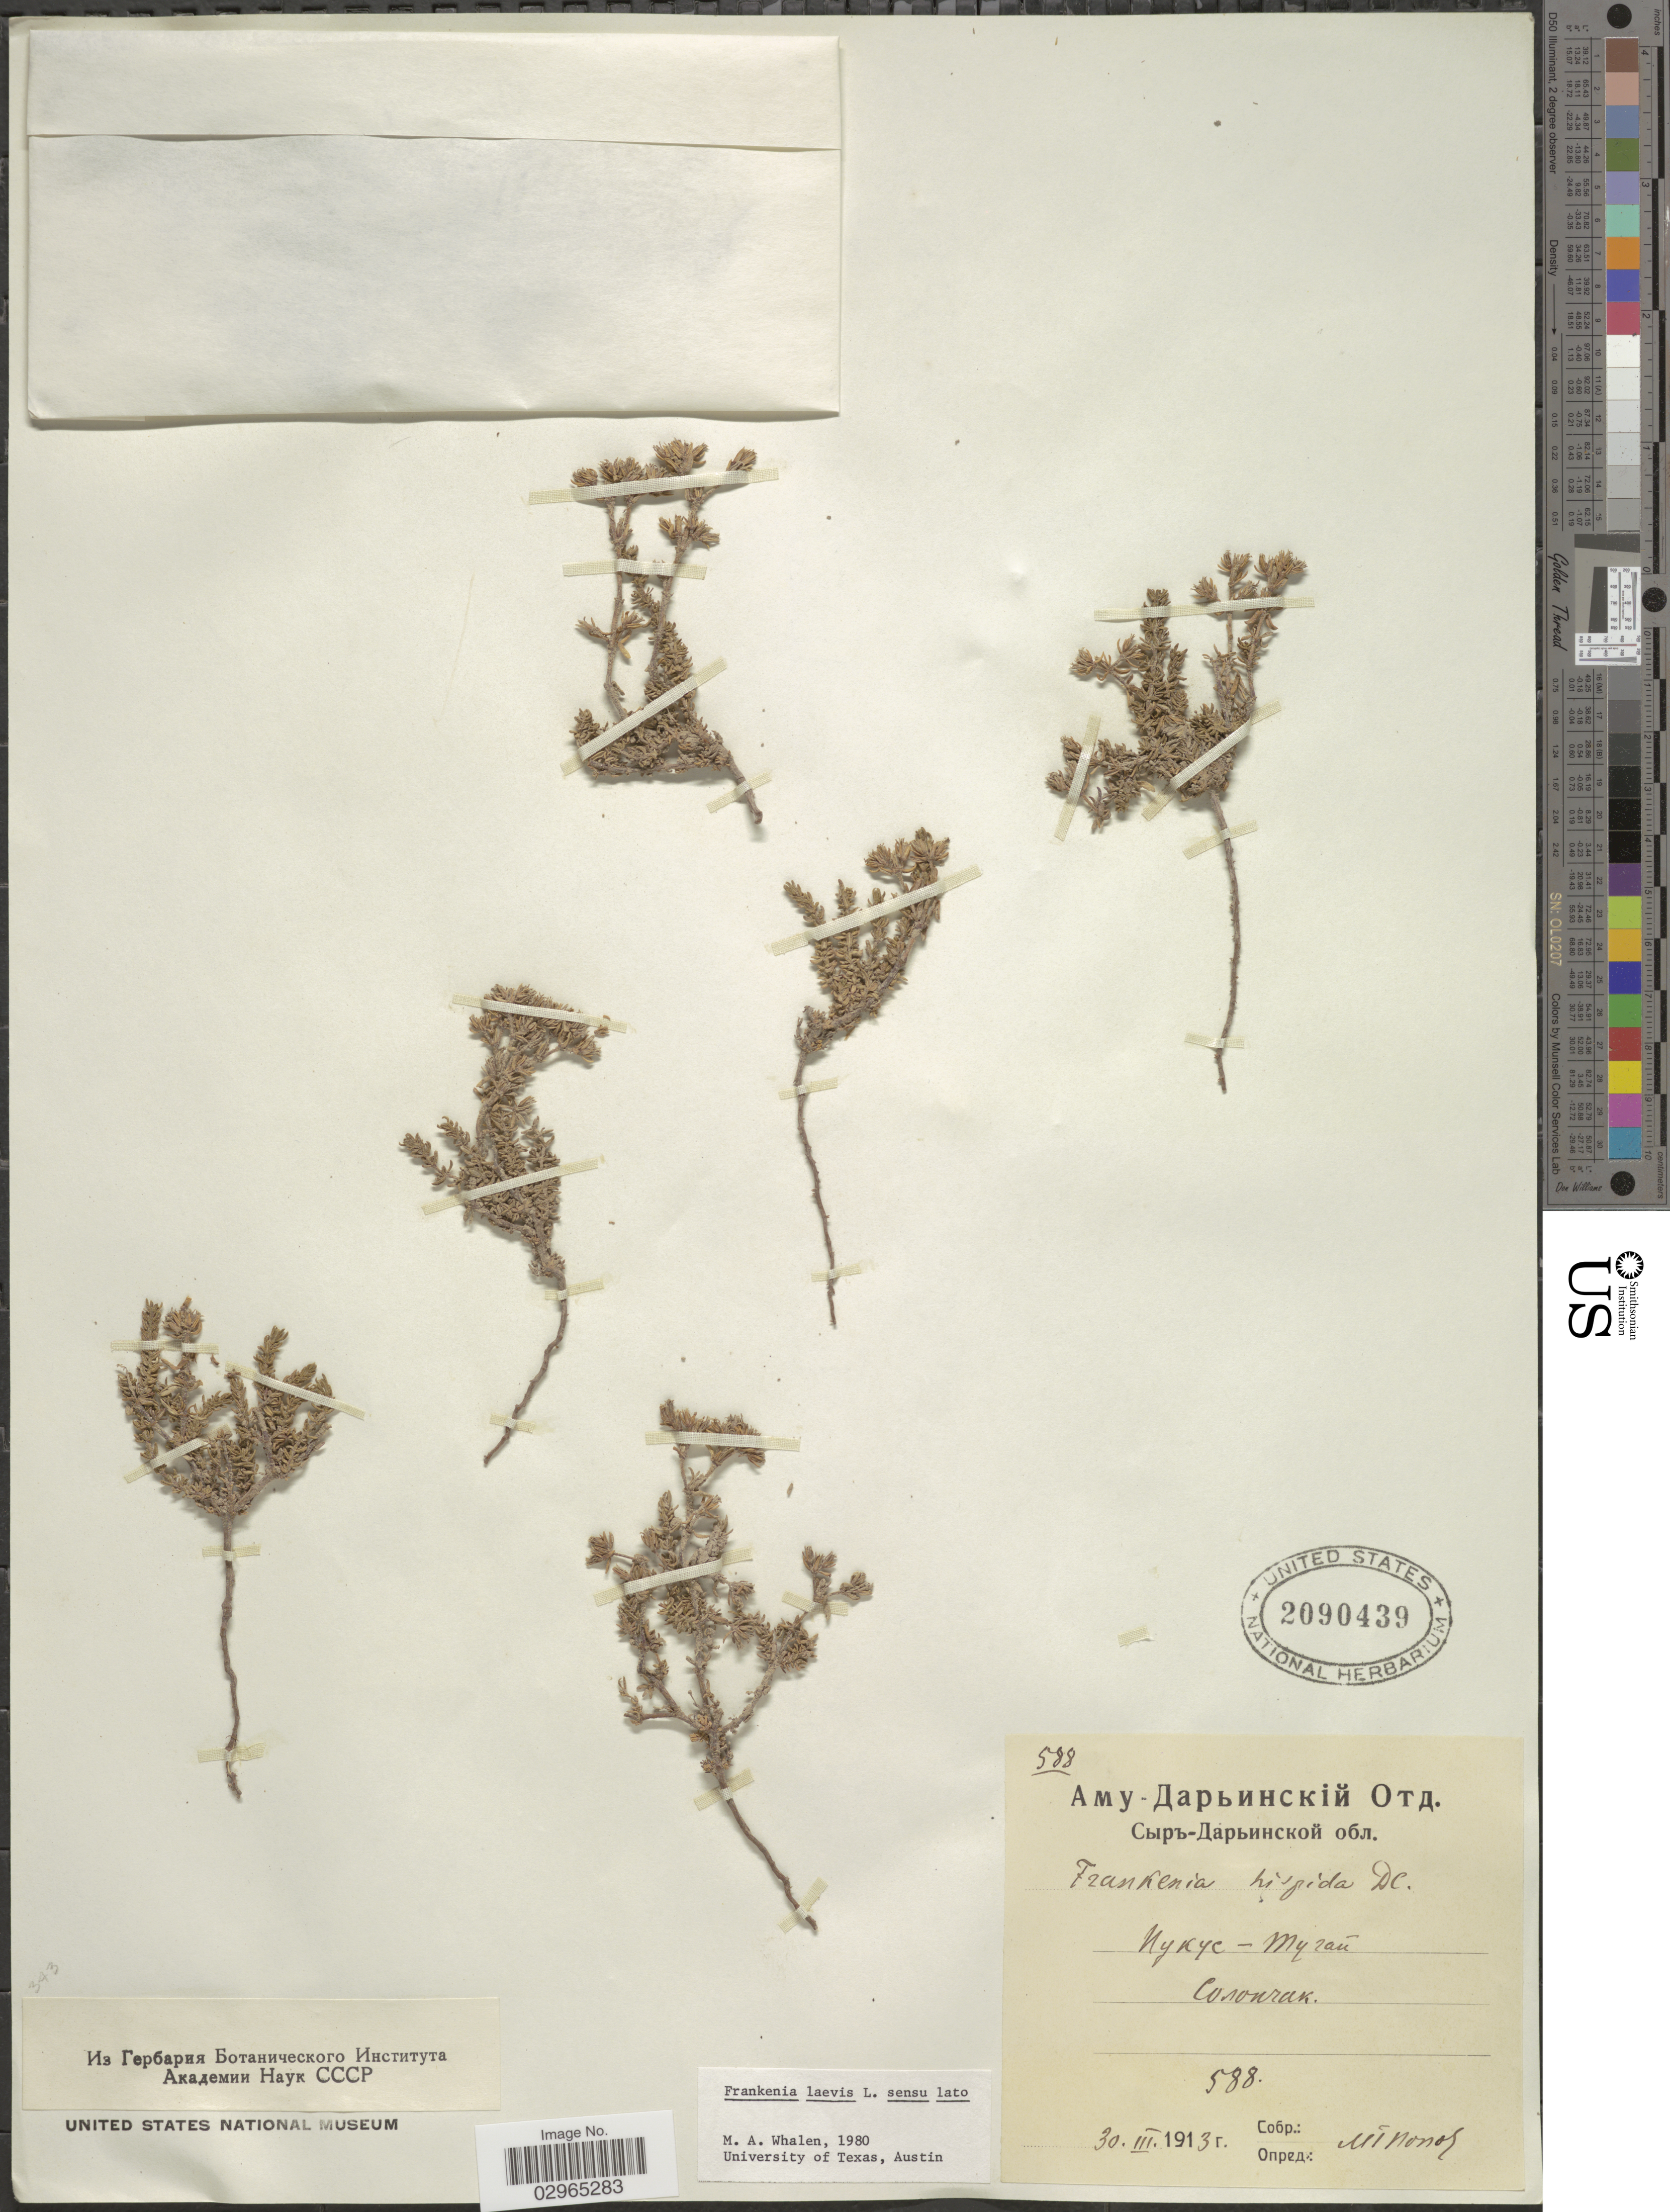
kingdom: Plantae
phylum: Tracheophyta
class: Magnoliopsida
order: Caryophyllales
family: Frankeniaceae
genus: Frankenia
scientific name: Frankenia laevis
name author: L.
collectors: M. Popov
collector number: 588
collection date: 1913-03-30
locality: Uzbekistan/Kazakstan. Syr Darya area, Nukus - Tugay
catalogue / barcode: US 2090439